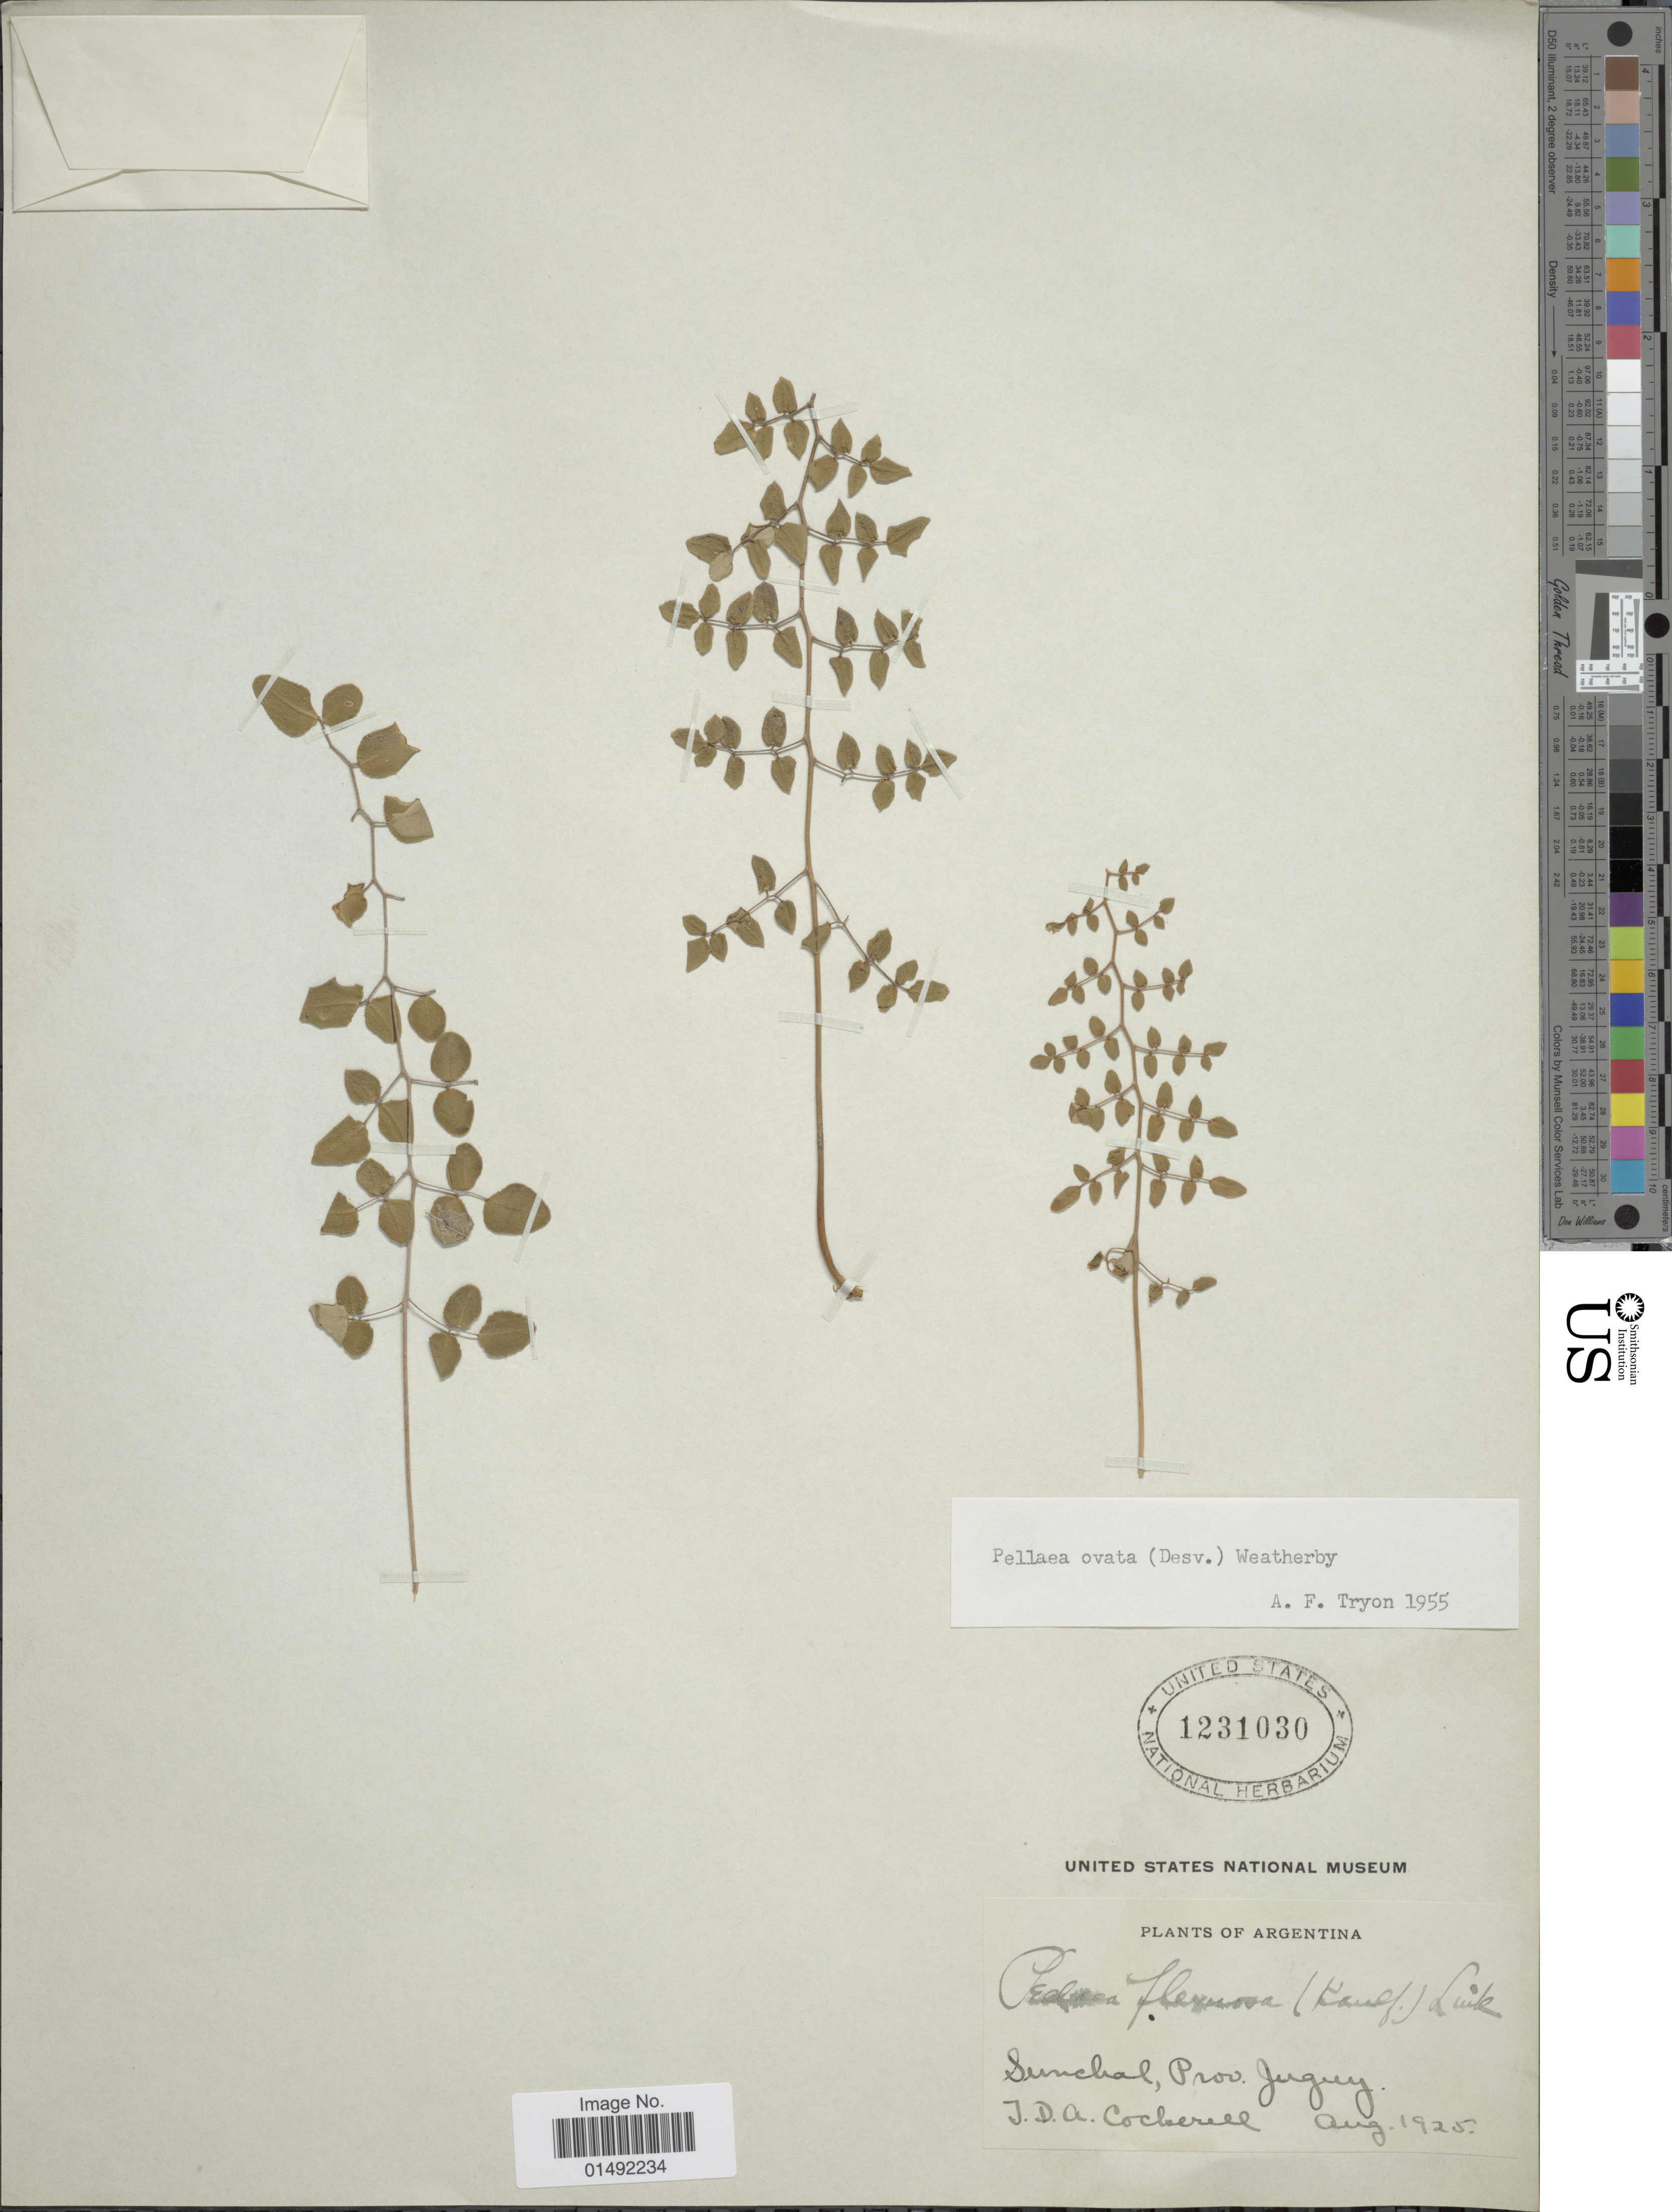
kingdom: Plantae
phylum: Tracheophyta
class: Polypodiopsida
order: Polypodiales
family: Pteridaceae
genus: Pellaea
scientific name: Pellaea ovata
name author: (Desv.) Weath.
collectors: T. Cockerell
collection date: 1925-08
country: Argentina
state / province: Jujuy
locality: Sunchal, prov. Juguy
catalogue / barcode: US 1231030